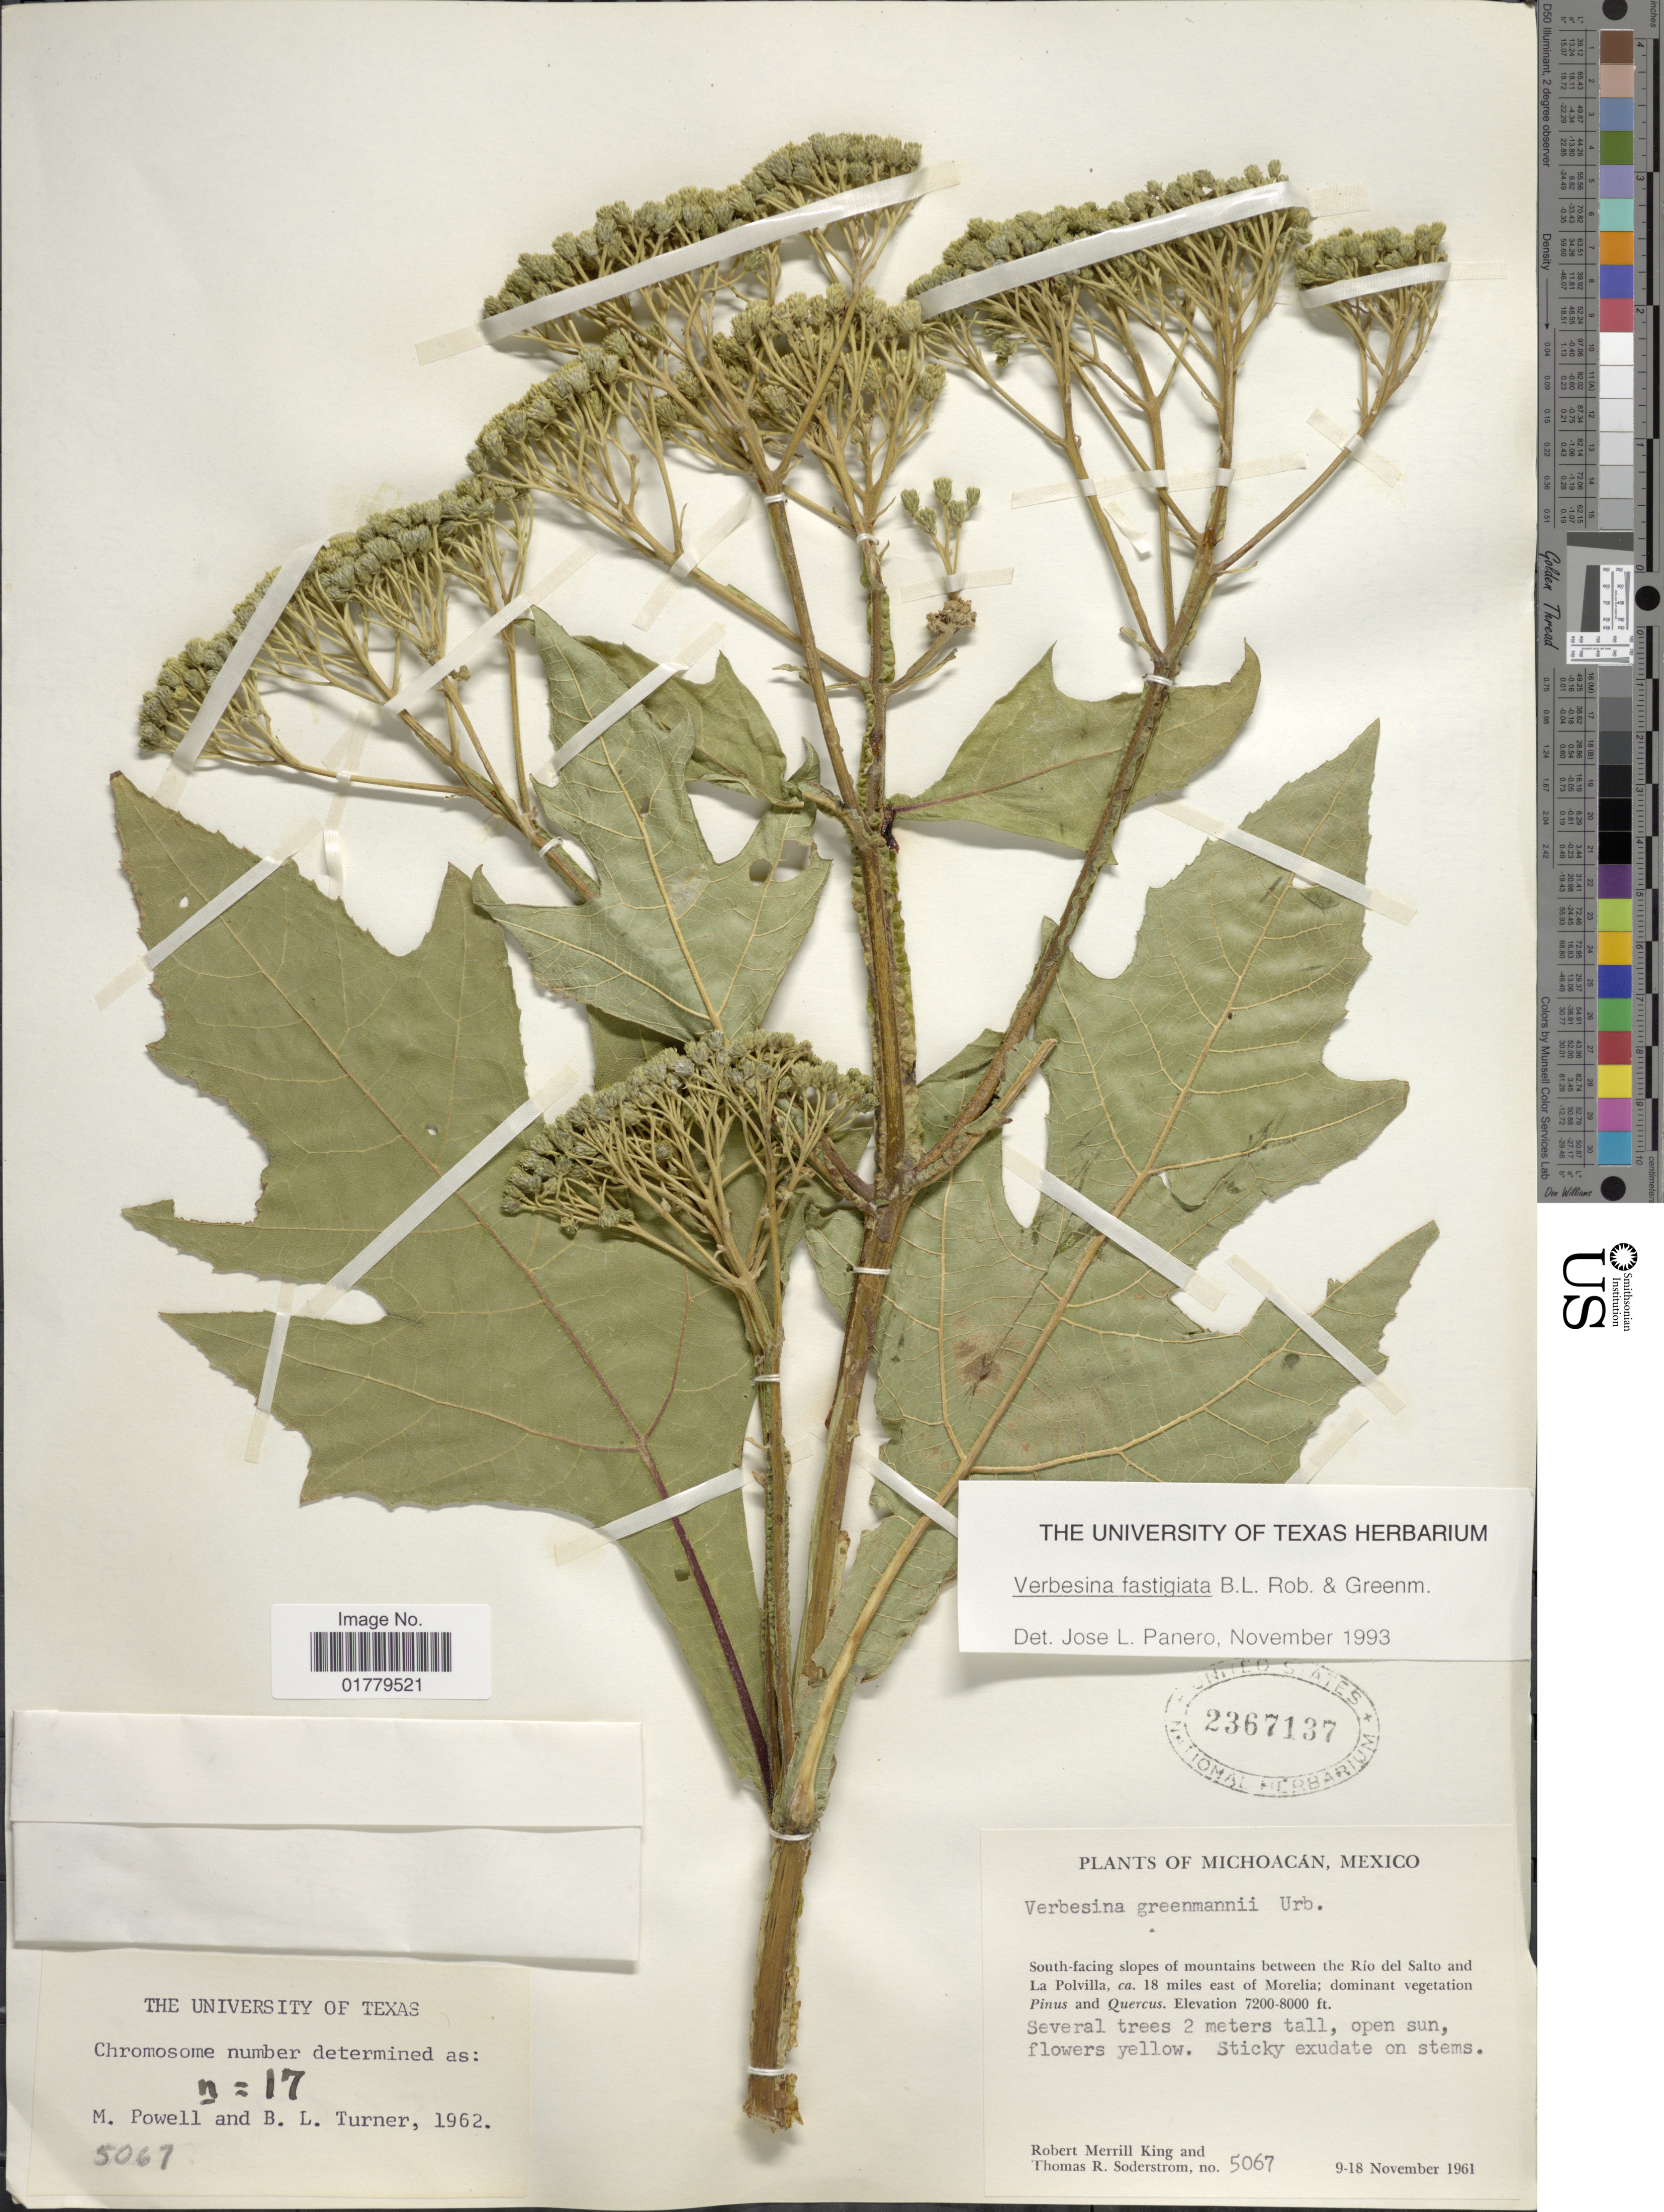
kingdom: Plantae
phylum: Tracheophyta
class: Magnoliopsida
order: Asterales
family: Asteraceae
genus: Verbesina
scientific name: Verbesina fastigiata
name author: B.L. Rob. & Greenm.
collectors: R. M. King & T. R. Soderstrom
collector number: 5067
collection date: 1961-11-09/1961-11-18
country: Mexico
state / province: Michoacán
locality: South-facing slopes of mountains between the Rio del Salto and La Polvilla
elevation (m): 2195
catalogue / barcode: US 2367137